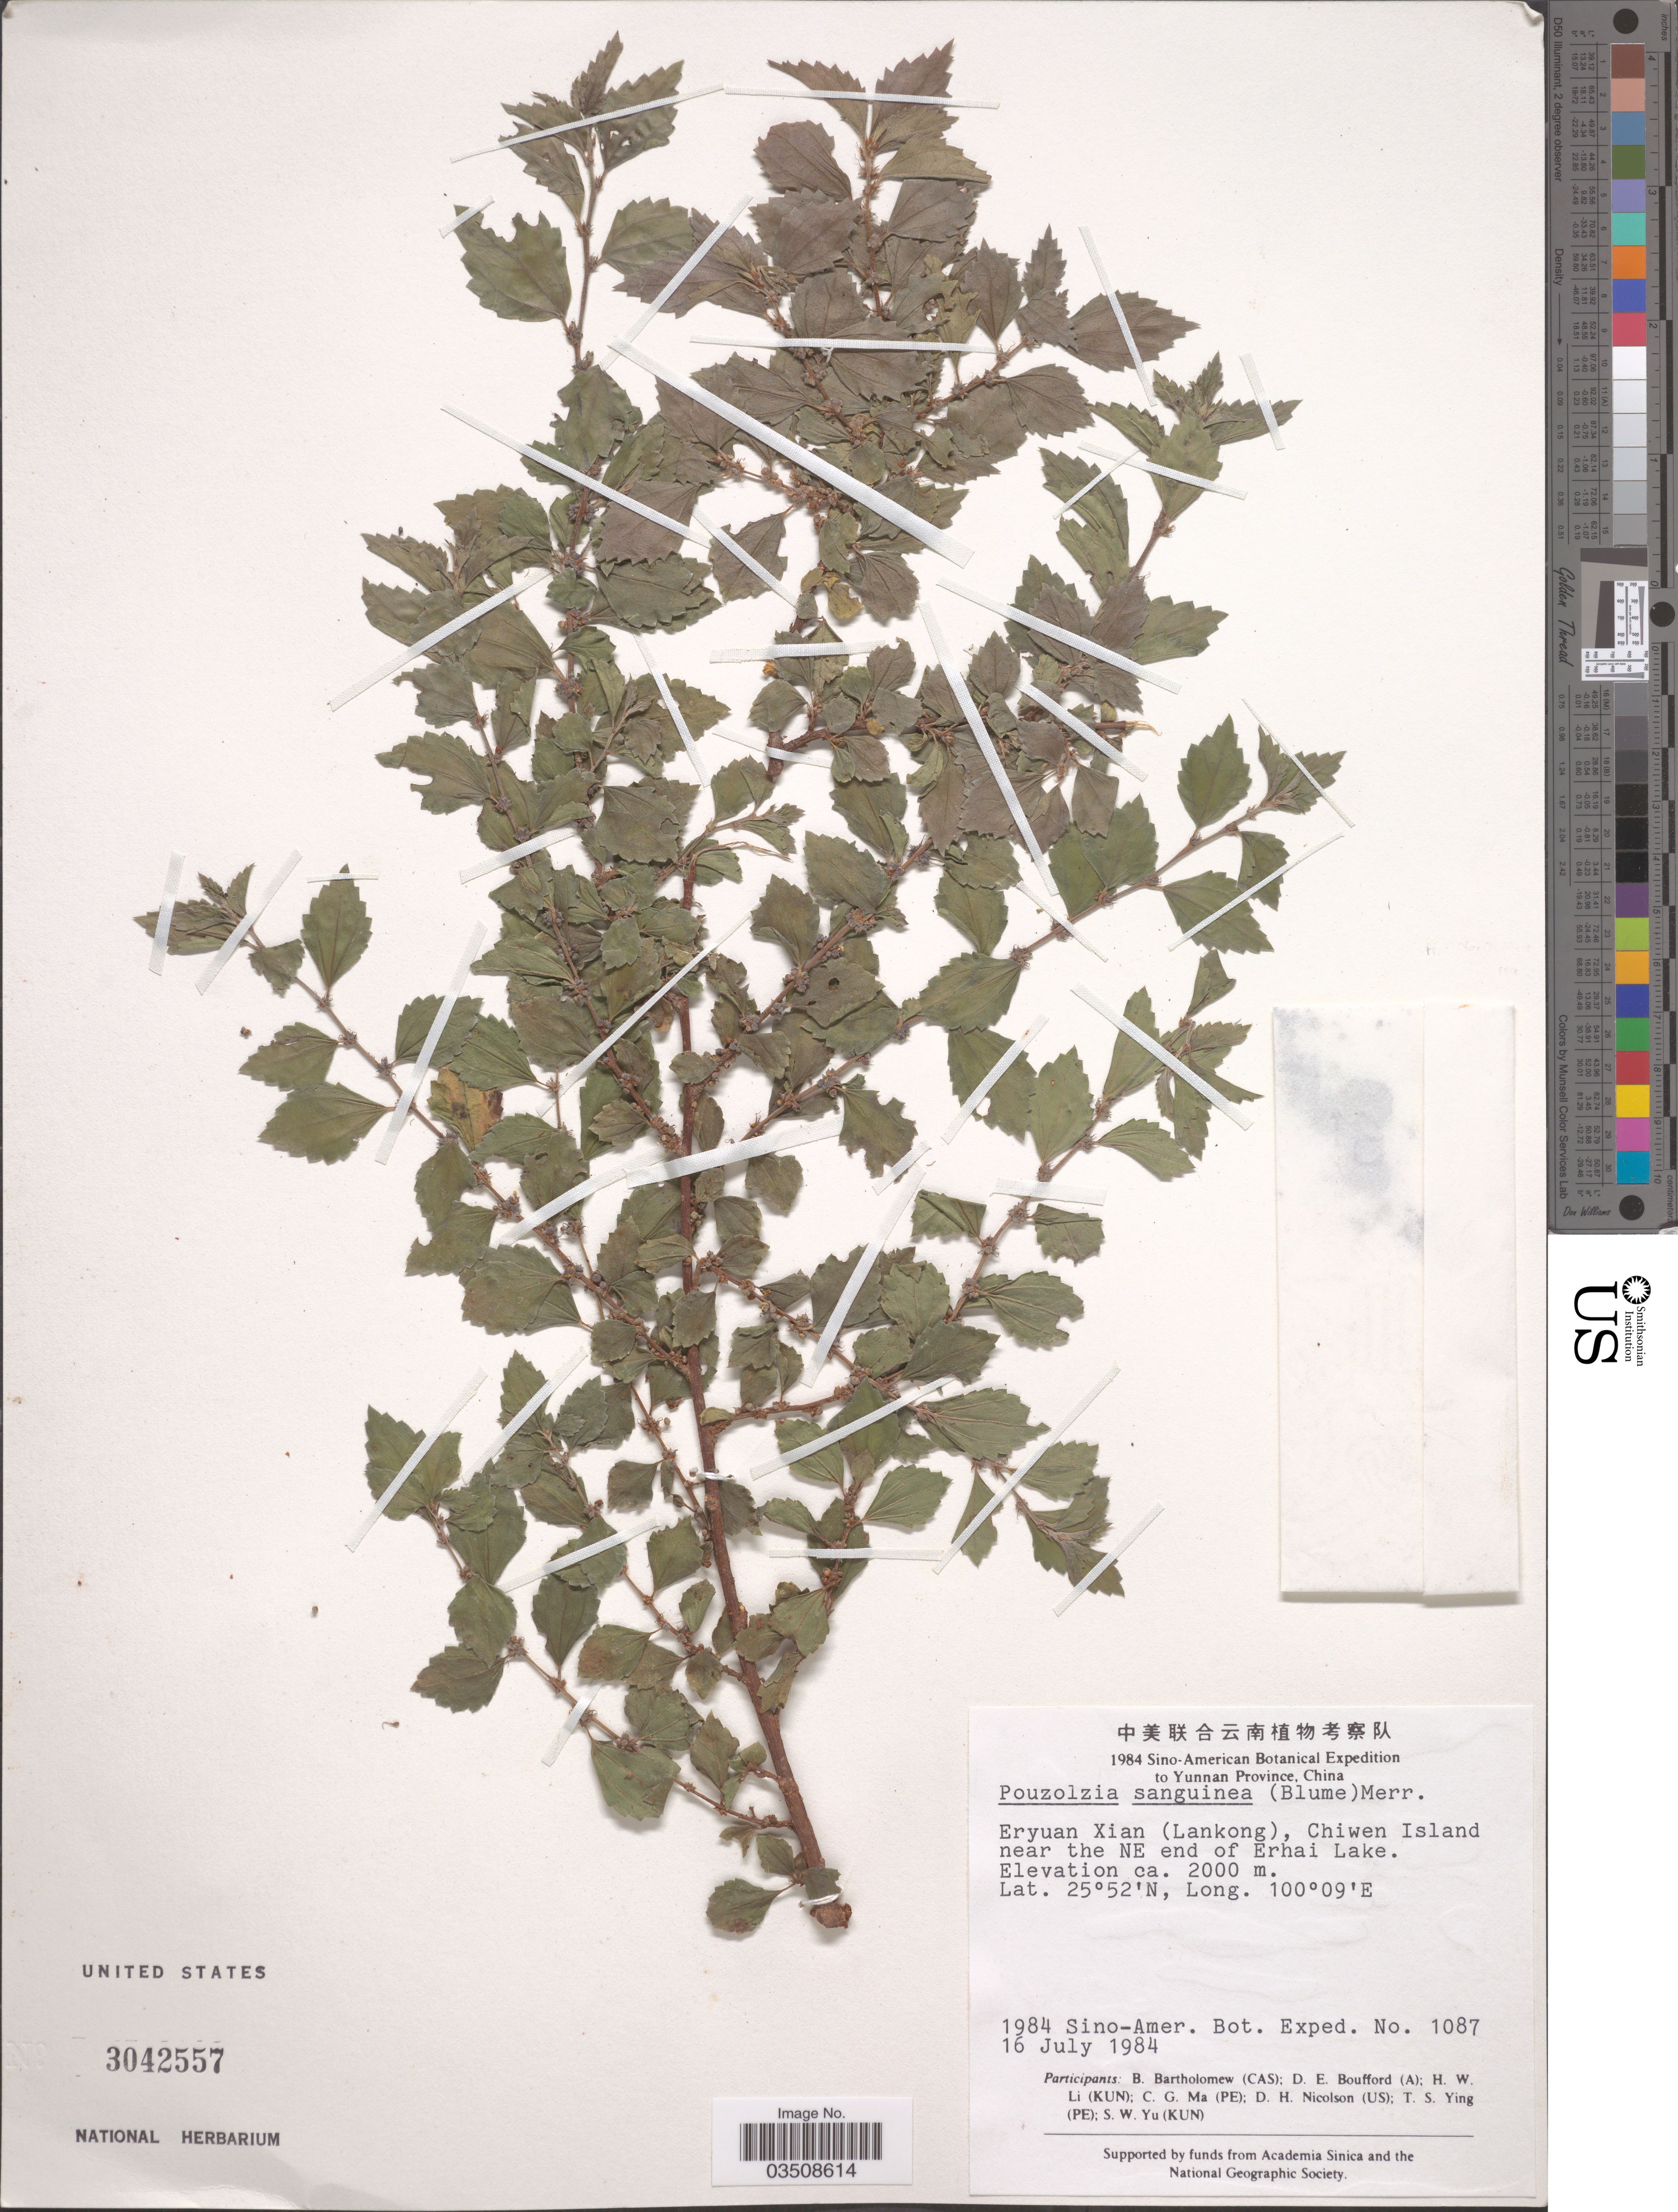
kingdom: Plantae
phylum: Tracheophyta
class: Magnoliopsida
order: Rosales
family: Urticaceae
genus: Pouzolzia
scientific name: Pouzolzia sanguinea var. sanguinea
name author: (Blume) Merr.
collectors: Sino-Amer. Bot. Exped. 1984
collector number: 1087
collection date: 1984-07-16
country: China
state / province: Yunnan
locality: Eryuan Xian (Lankong), Chiwen Island near the NE end of Erhai Lake.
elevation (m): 2000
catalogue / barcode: US 3042557